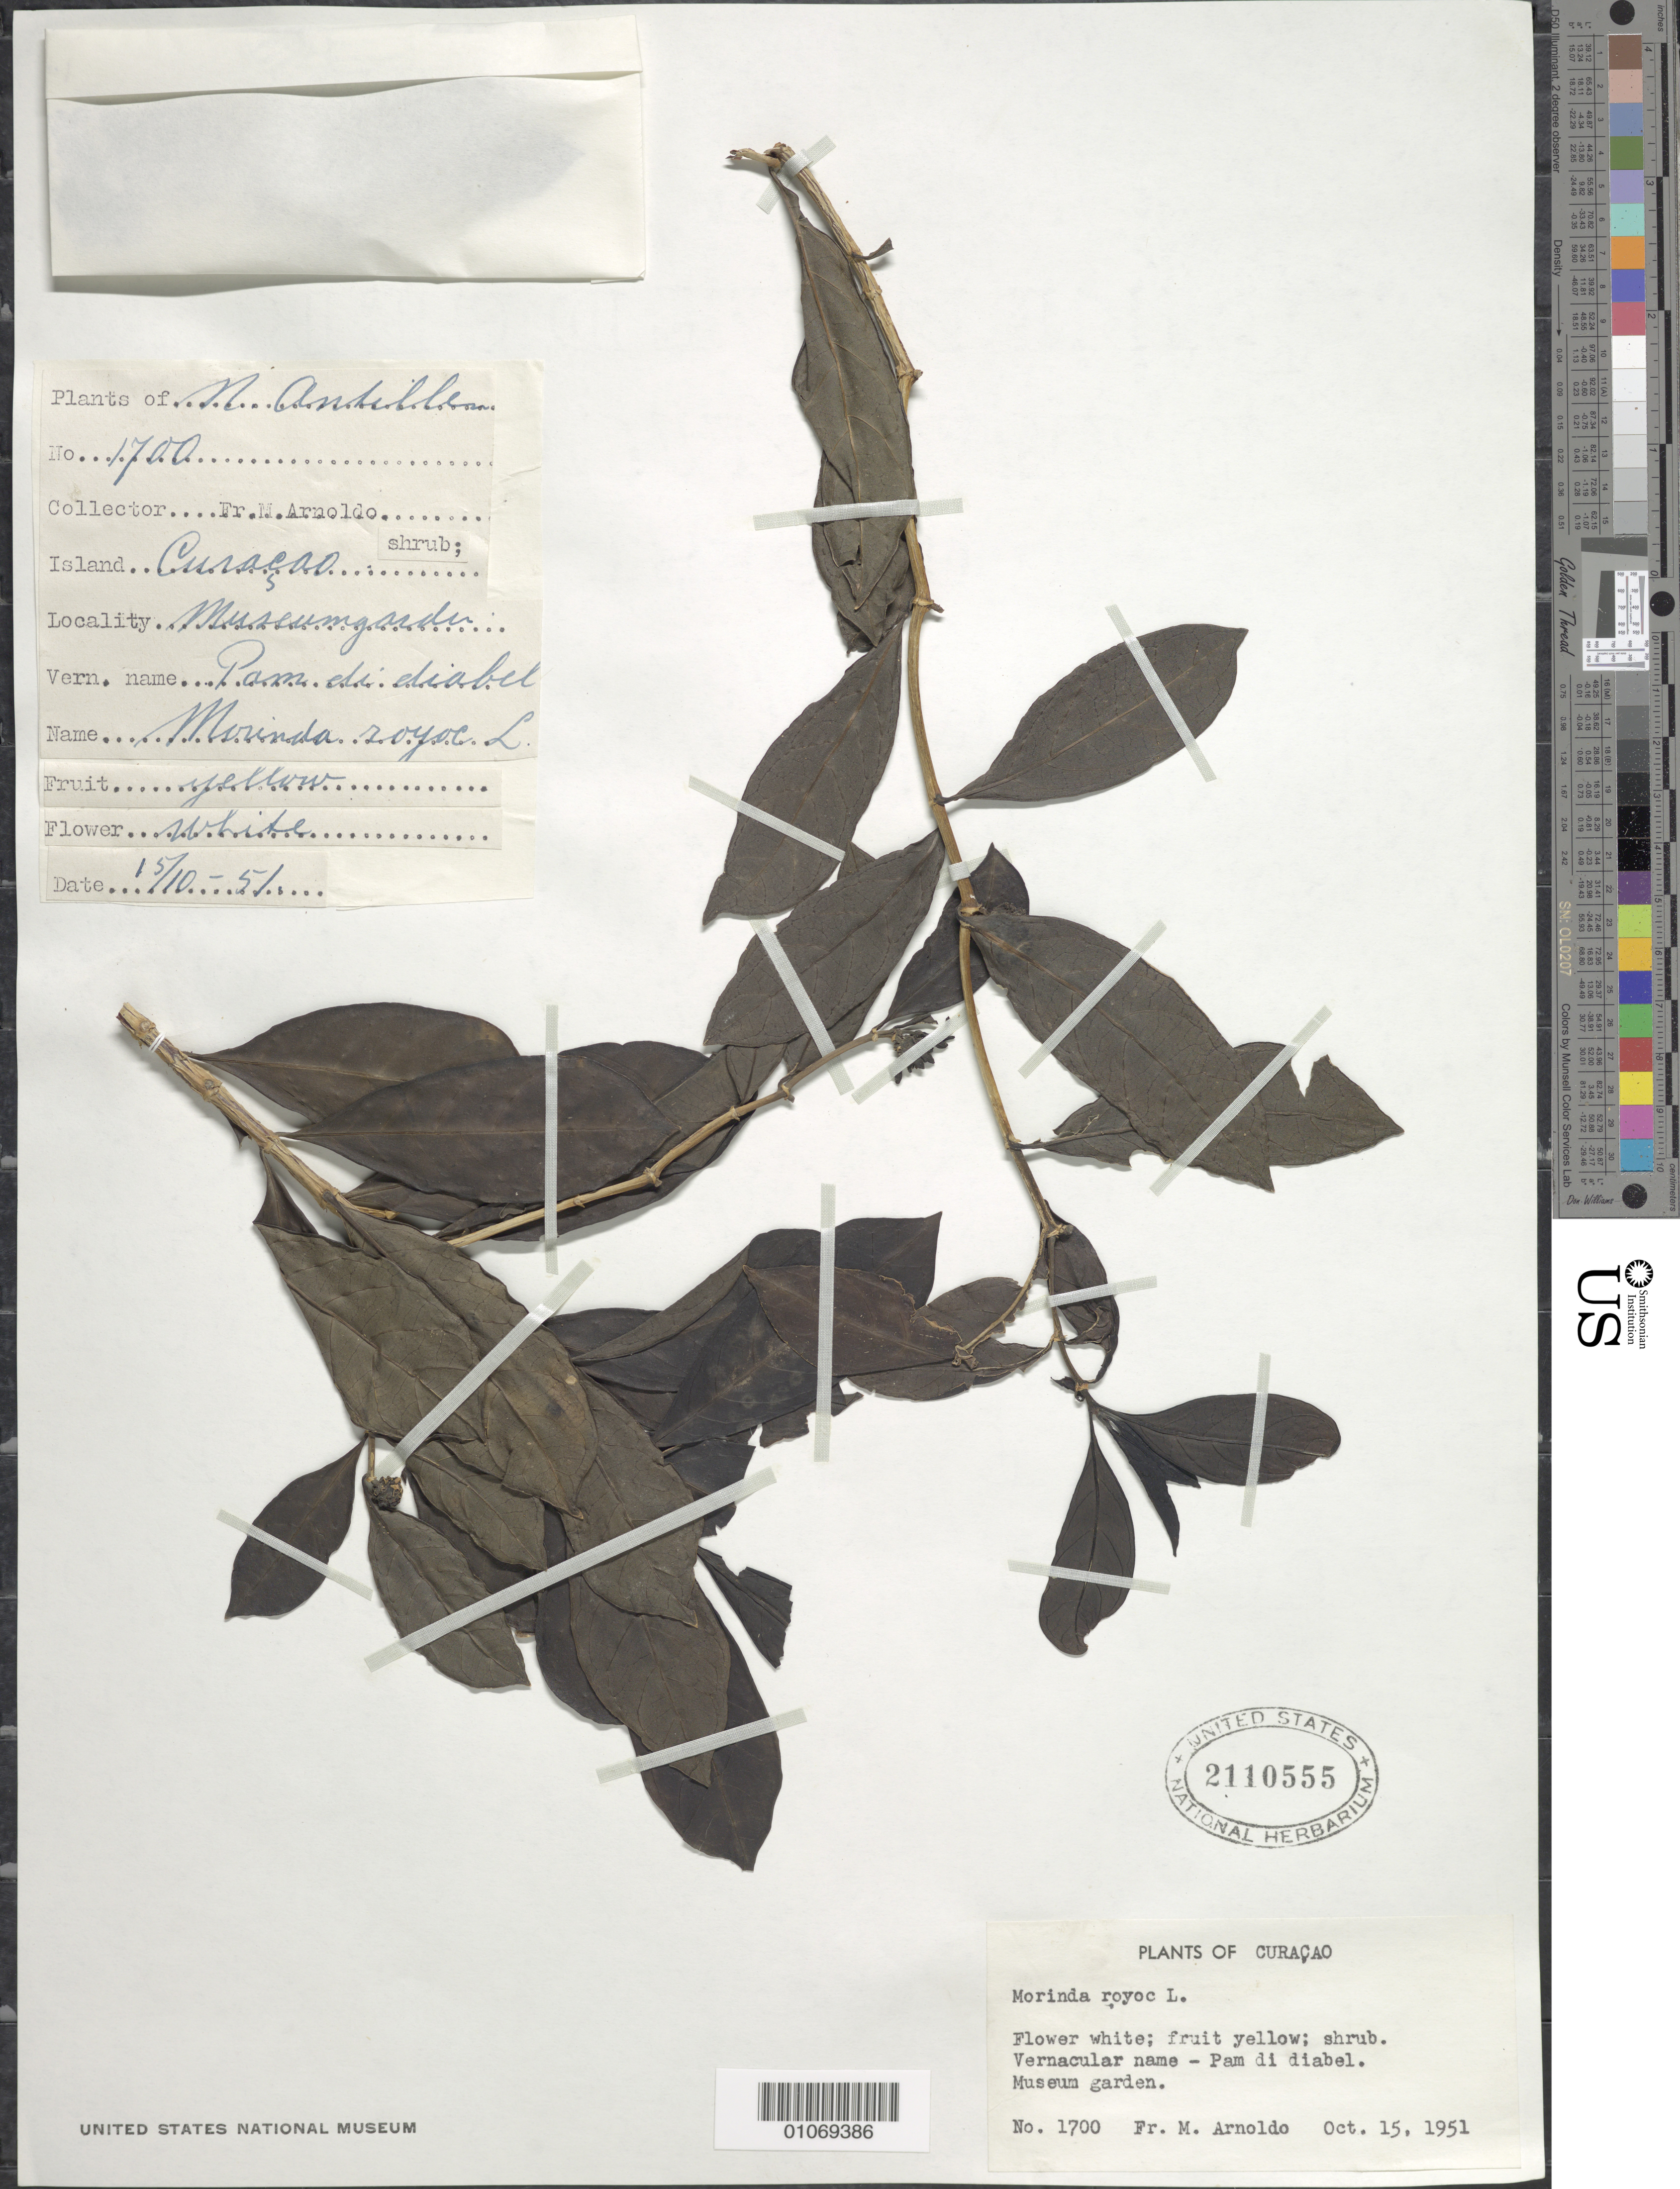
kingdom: Plantae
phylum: Tracheophyta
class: Magnoliopsida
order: Gentianales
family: Rubiaceae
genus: Morinda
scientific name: Morinda royoc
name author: L.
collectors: N. Arnoldo-Broeders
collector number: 1700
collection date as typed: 15 Oct 1951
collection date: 1951-10-15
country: Curaçao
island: Curaçao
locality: Museum garden.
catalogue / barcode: US 2110555